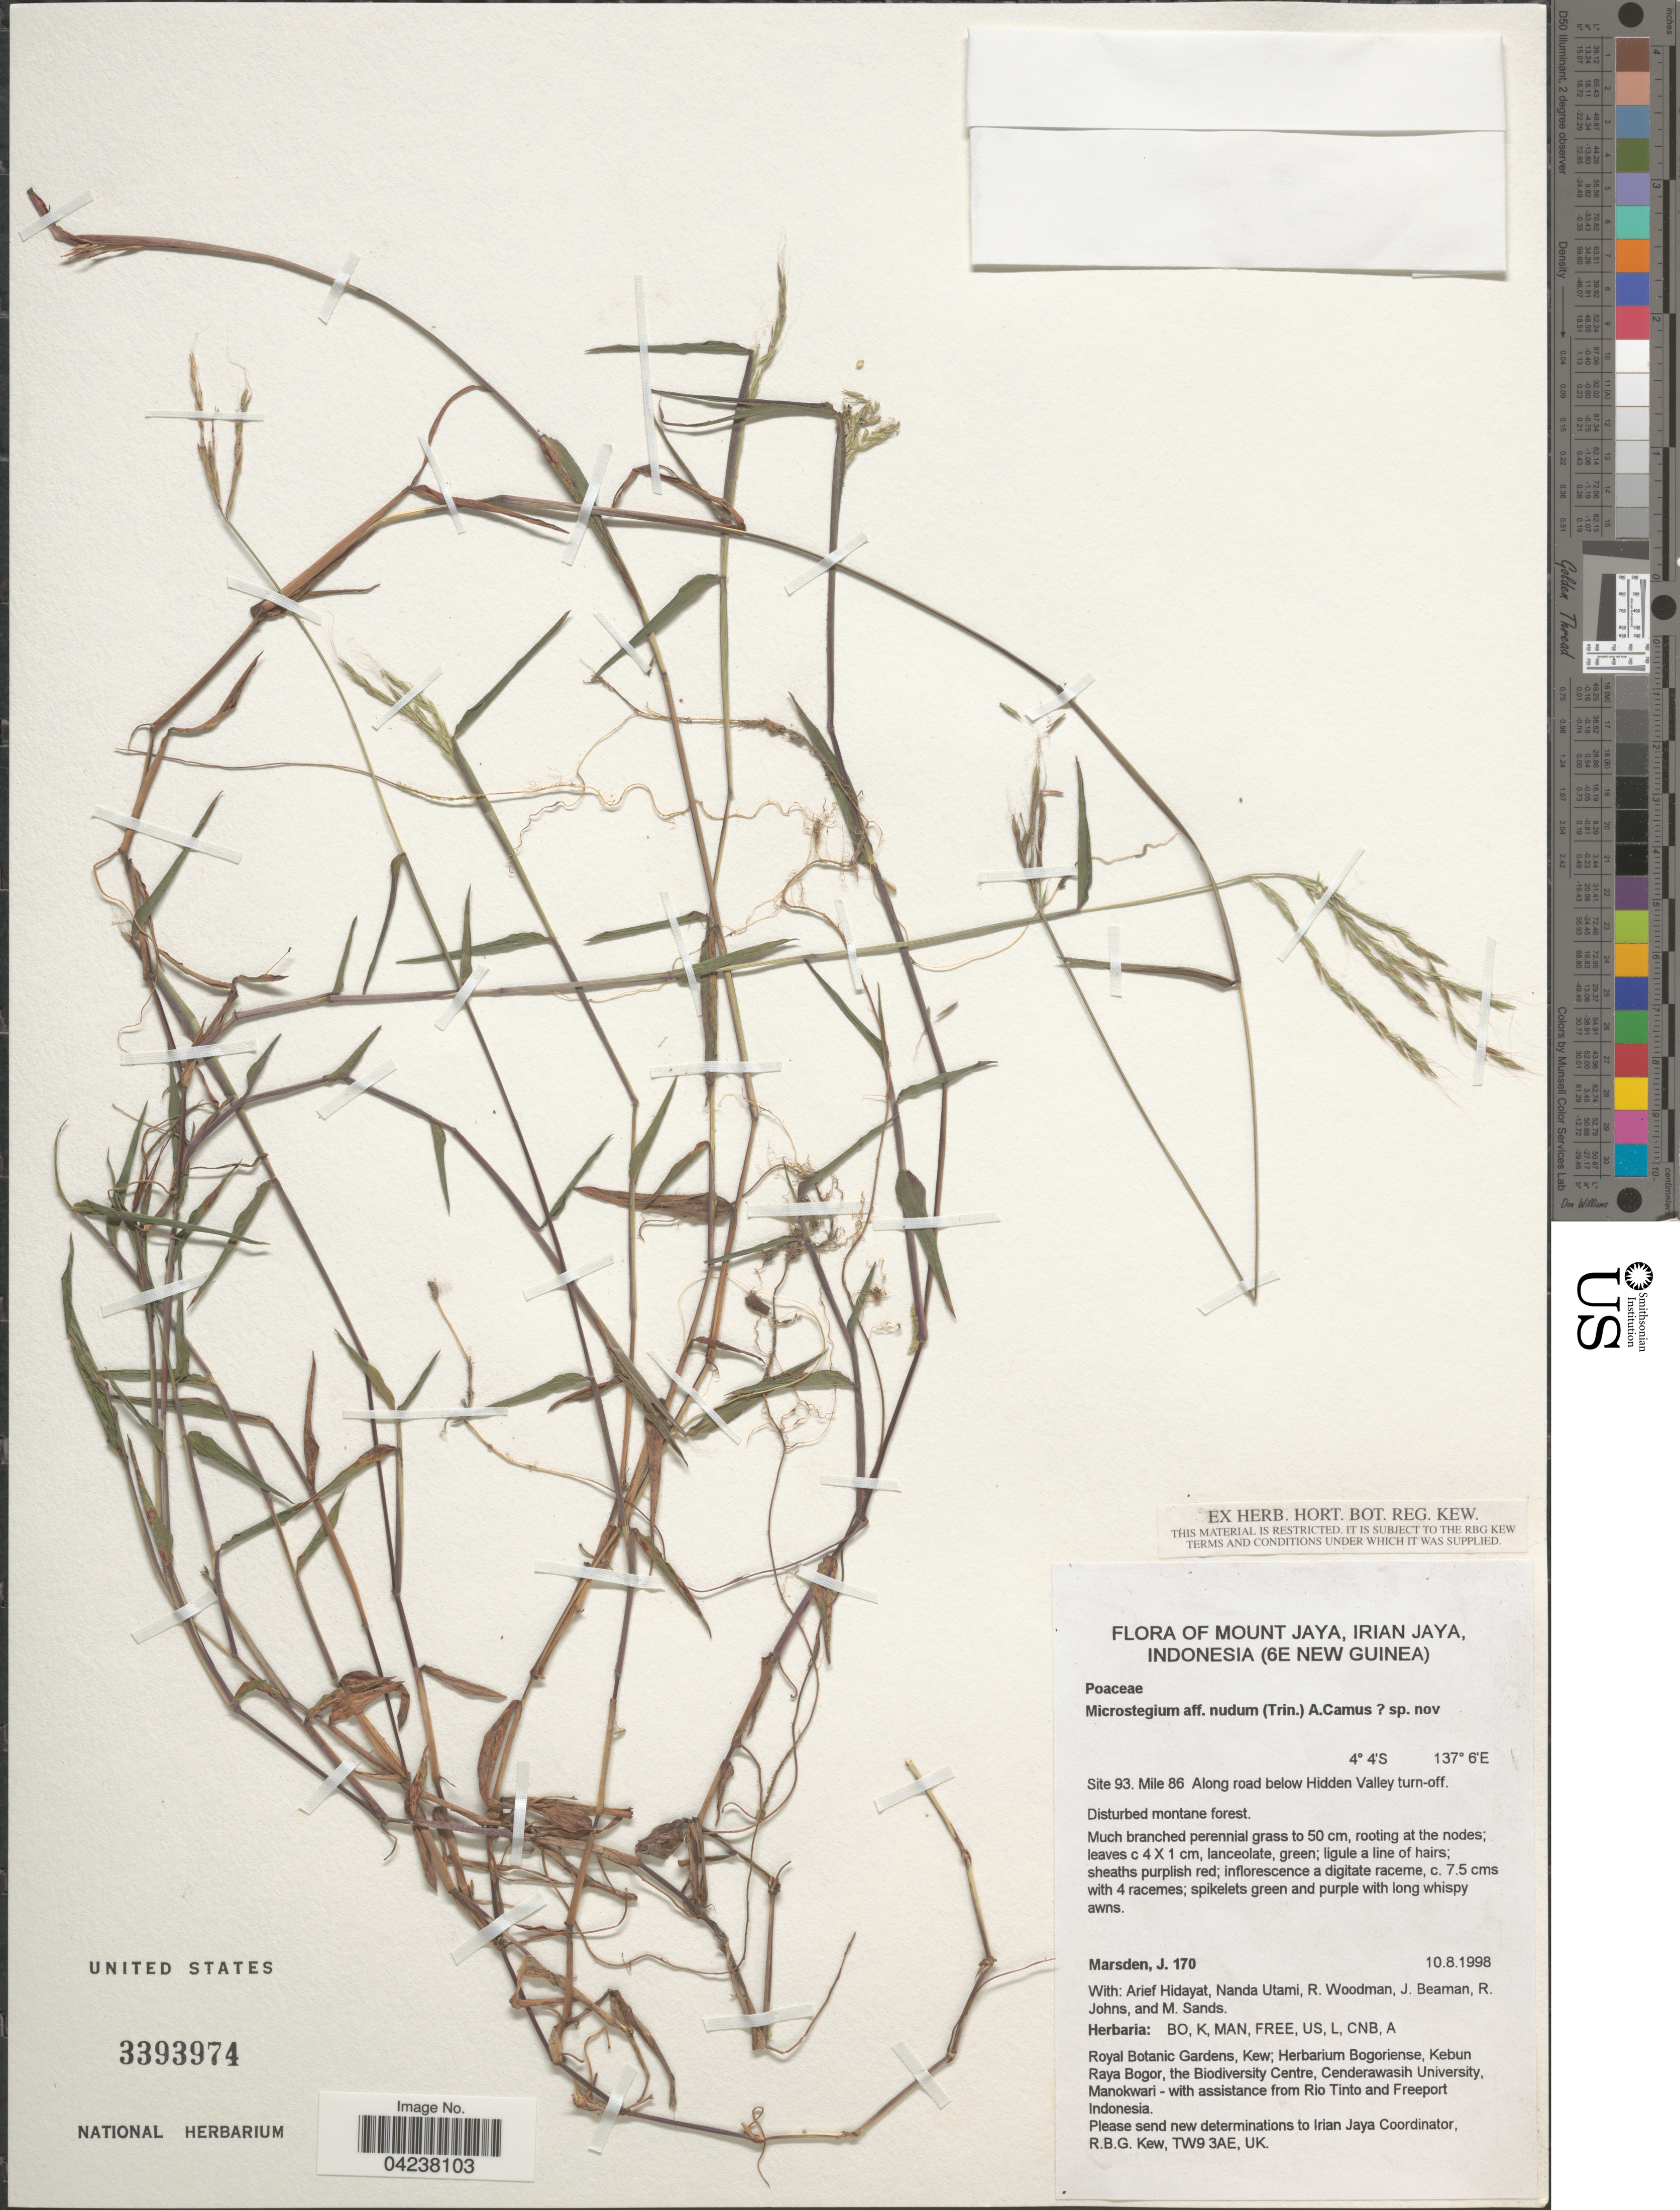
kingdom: Plantae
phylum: Tracheophyta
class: Liliopsida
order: Poales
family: Poaceae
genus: Microstegium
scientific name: Microstegium nudum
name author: (Trin.) A. Camus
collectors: J. Marsden, A. Hidayat, N. Utami & R. Woodman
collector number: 170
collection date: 1998-08-10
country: Indonesia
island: New Guinea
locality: Mount Jaya, Irian Jaya (6E New Guinea). Site 93. Mile 86 Along road below Hidden Valley turn-off.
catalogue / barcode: US 3393974